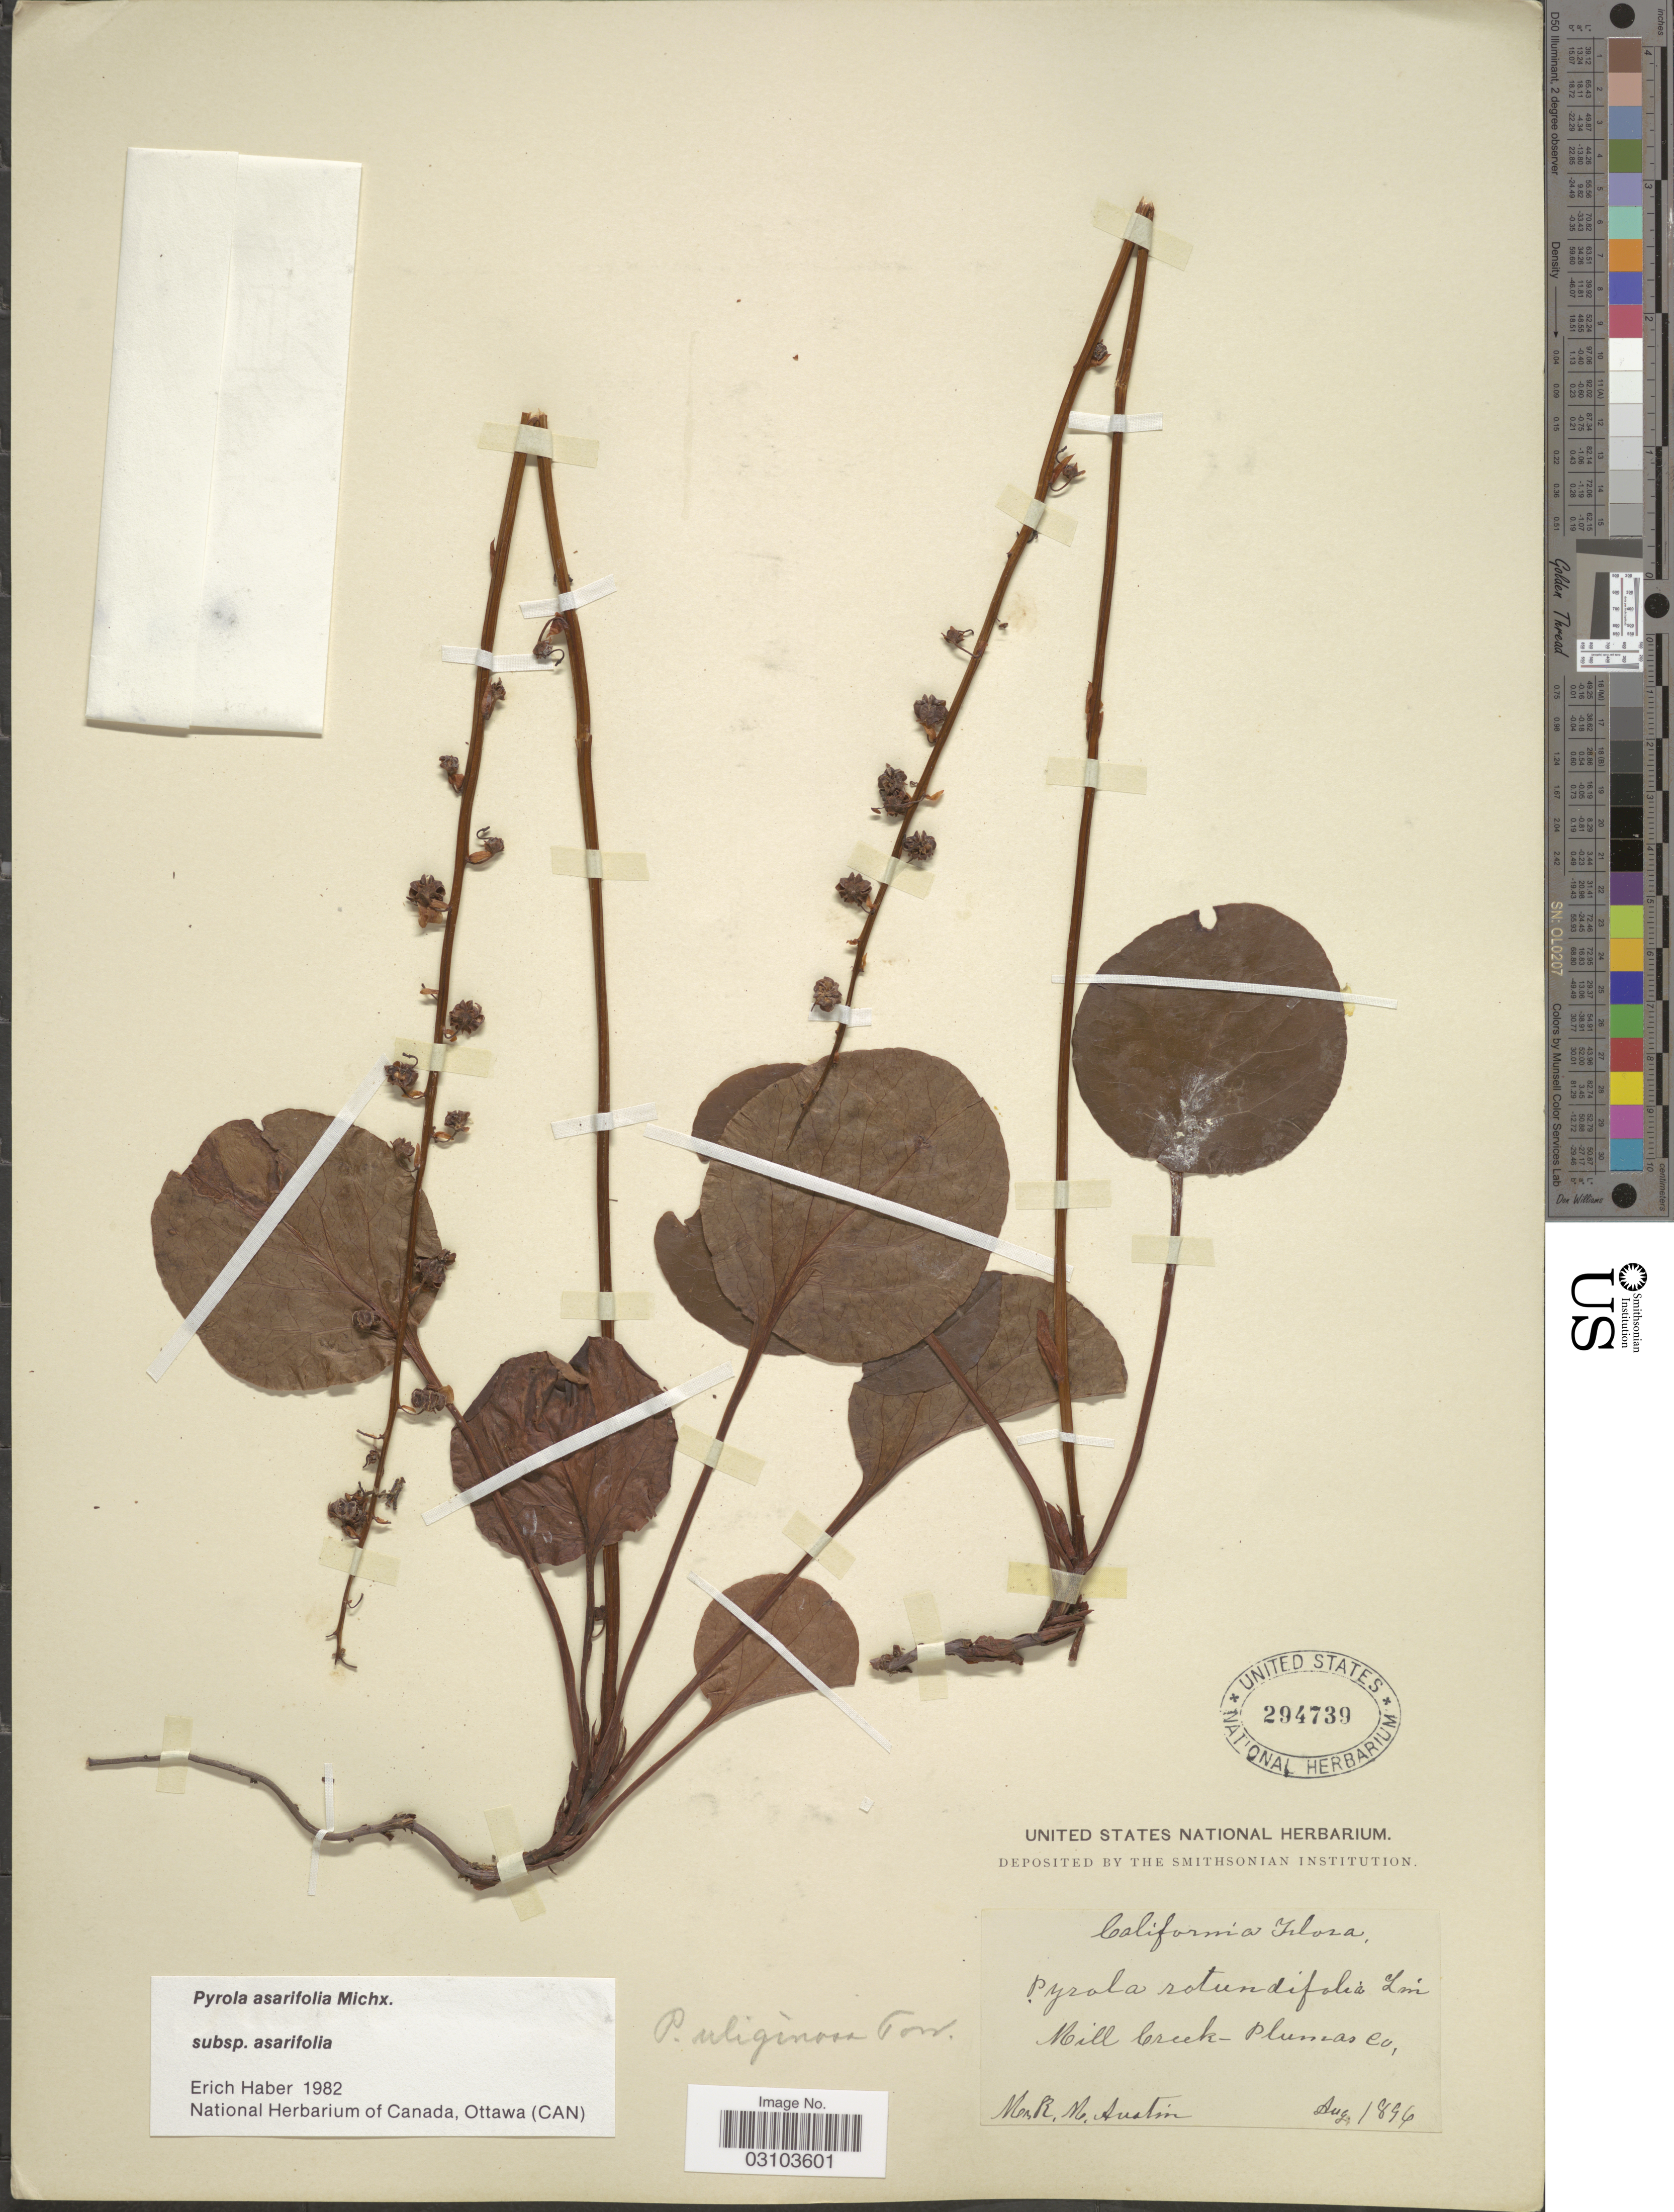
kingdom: Plantae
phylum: Tracheophyta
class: Magnoliopsida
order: Ericales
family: Ericaceae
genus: Pyrola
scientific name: Pyrola asarifolia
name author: Michx.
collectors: R. Austin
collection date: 1896-08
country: United States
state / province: California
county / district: Plumas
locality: Mill Creek- Plumas Co.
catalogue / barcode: US 294739